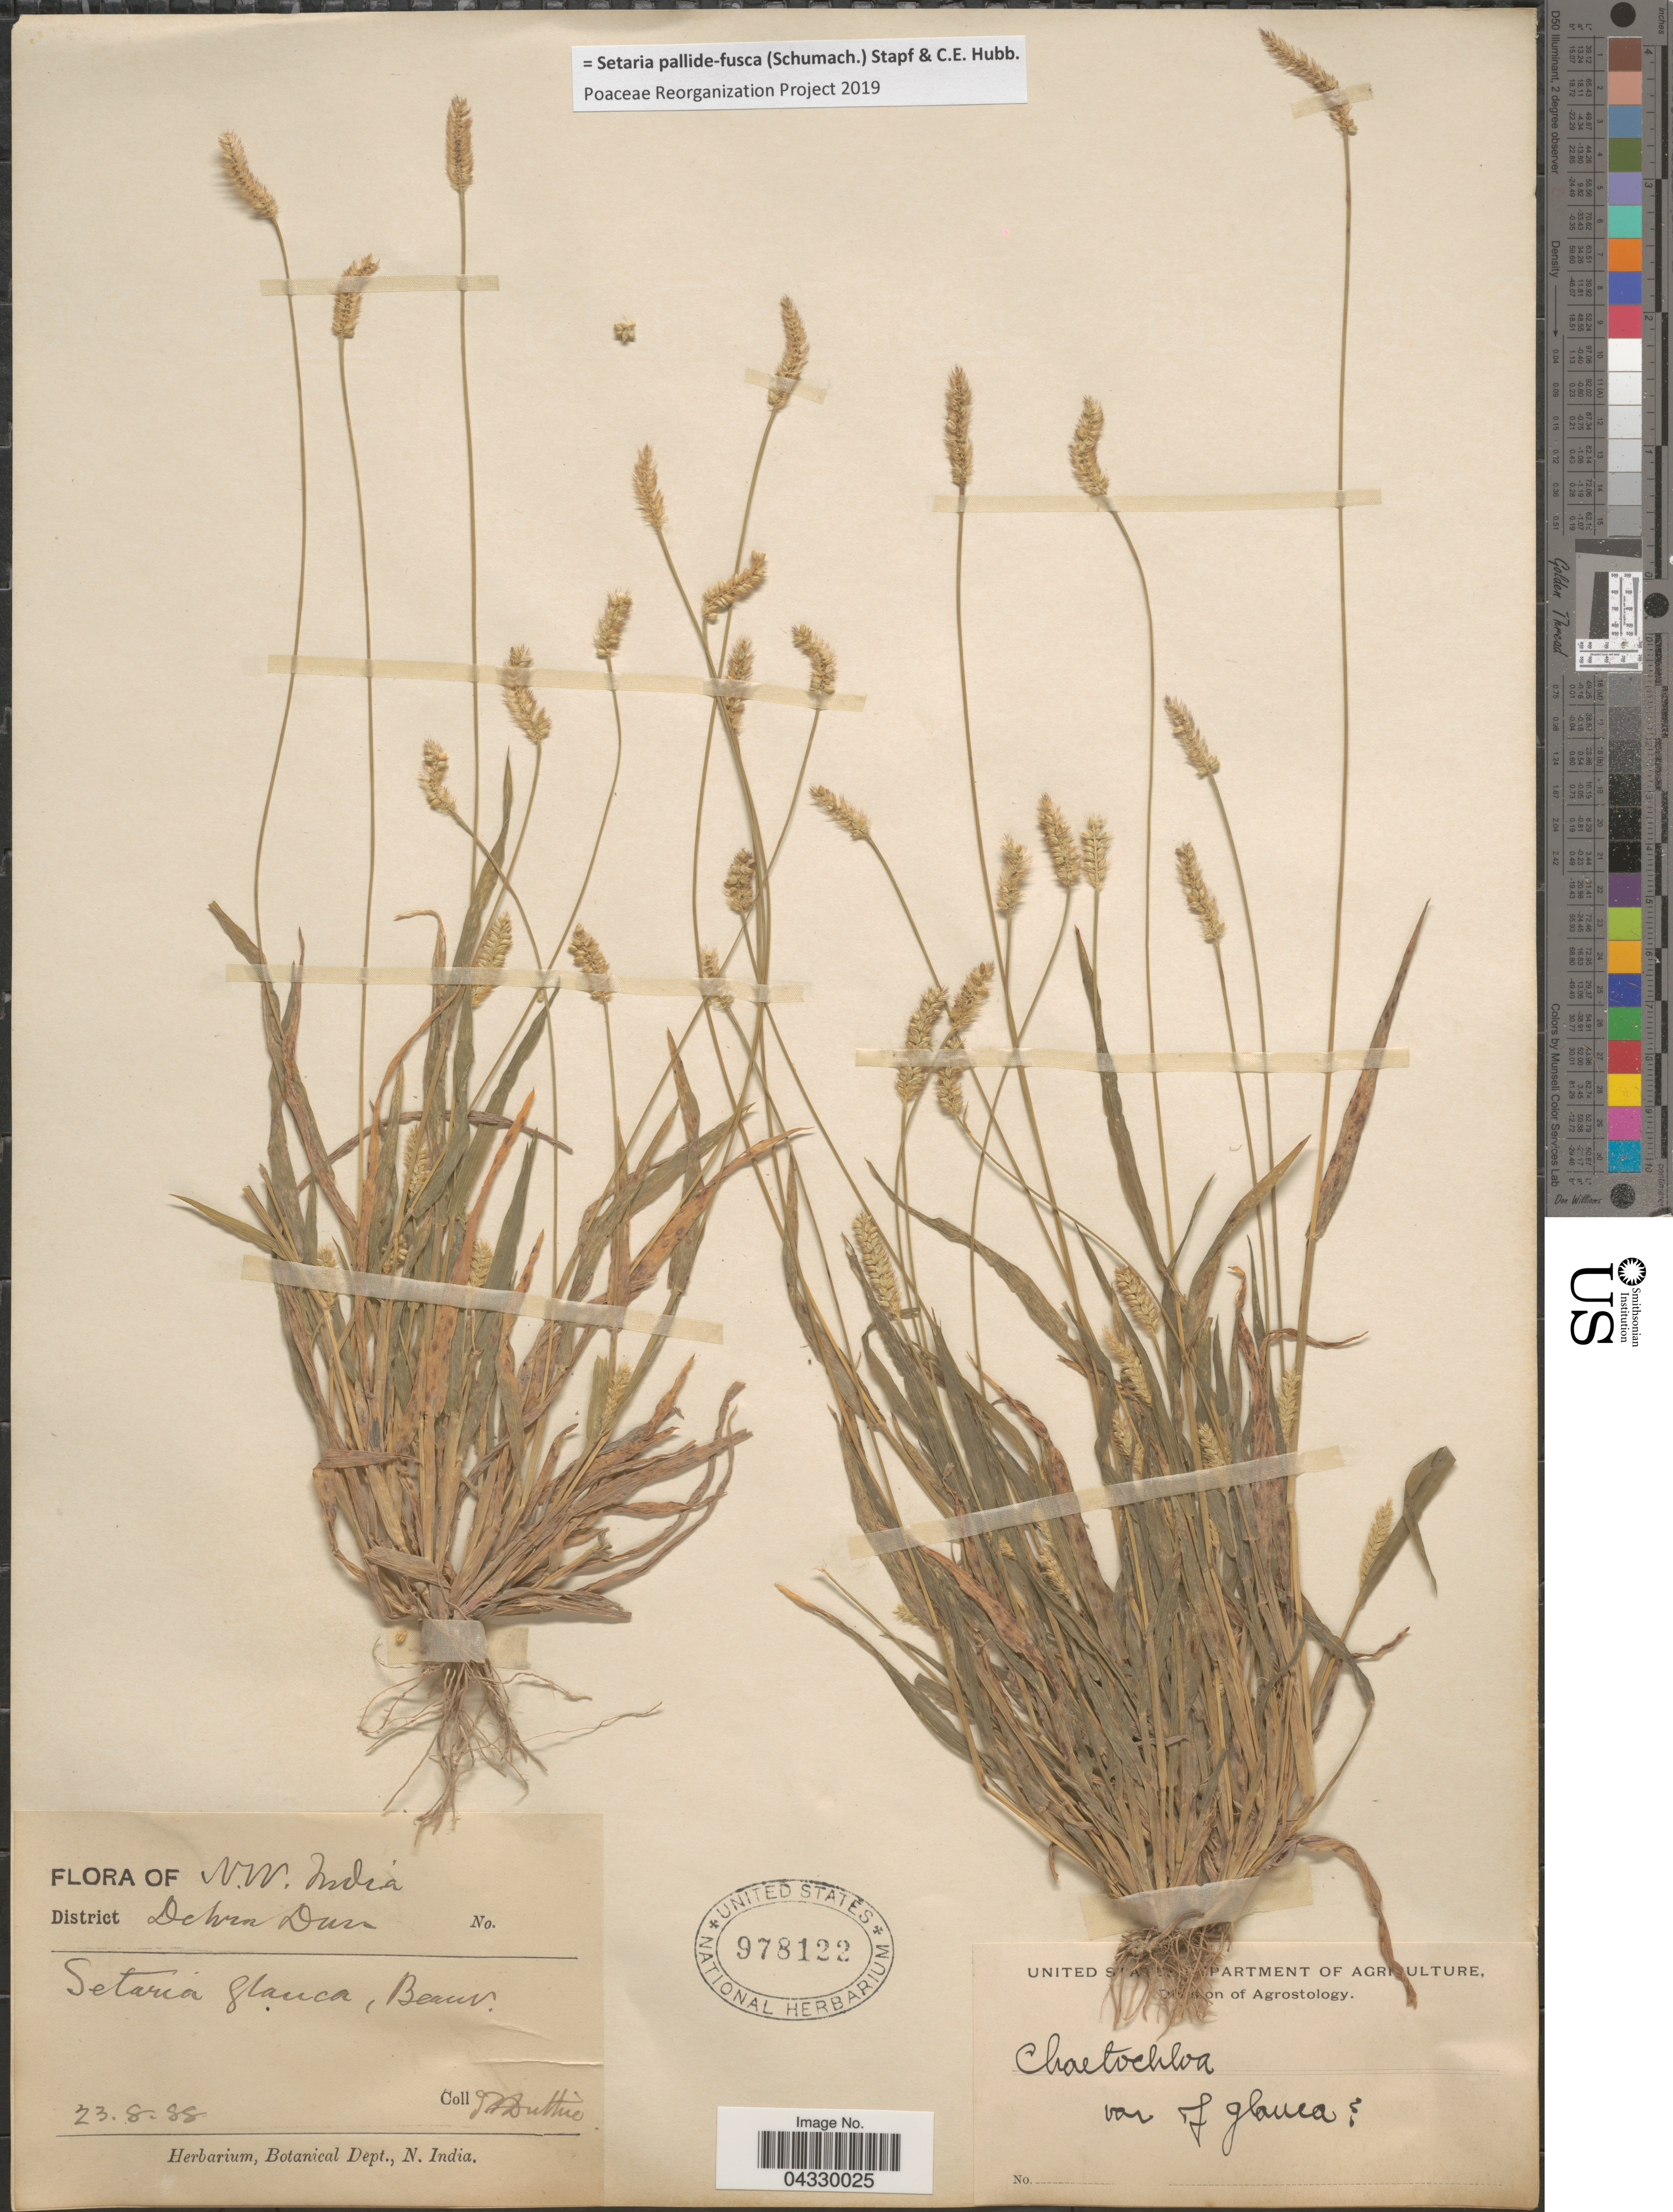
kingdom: Plantae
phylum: Tracheophyta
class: Liliopsida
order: Poales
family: Poaceae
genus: Setaria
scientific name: Setaria pallide-fusca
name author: (Schumach.) Stapf & C.E. Hubb.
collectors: J. F. Duthie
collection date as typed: Transcribed d/m/y: 23/8/88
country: India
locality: N.W. India. District Dehra Dun.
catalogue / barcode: US 978122